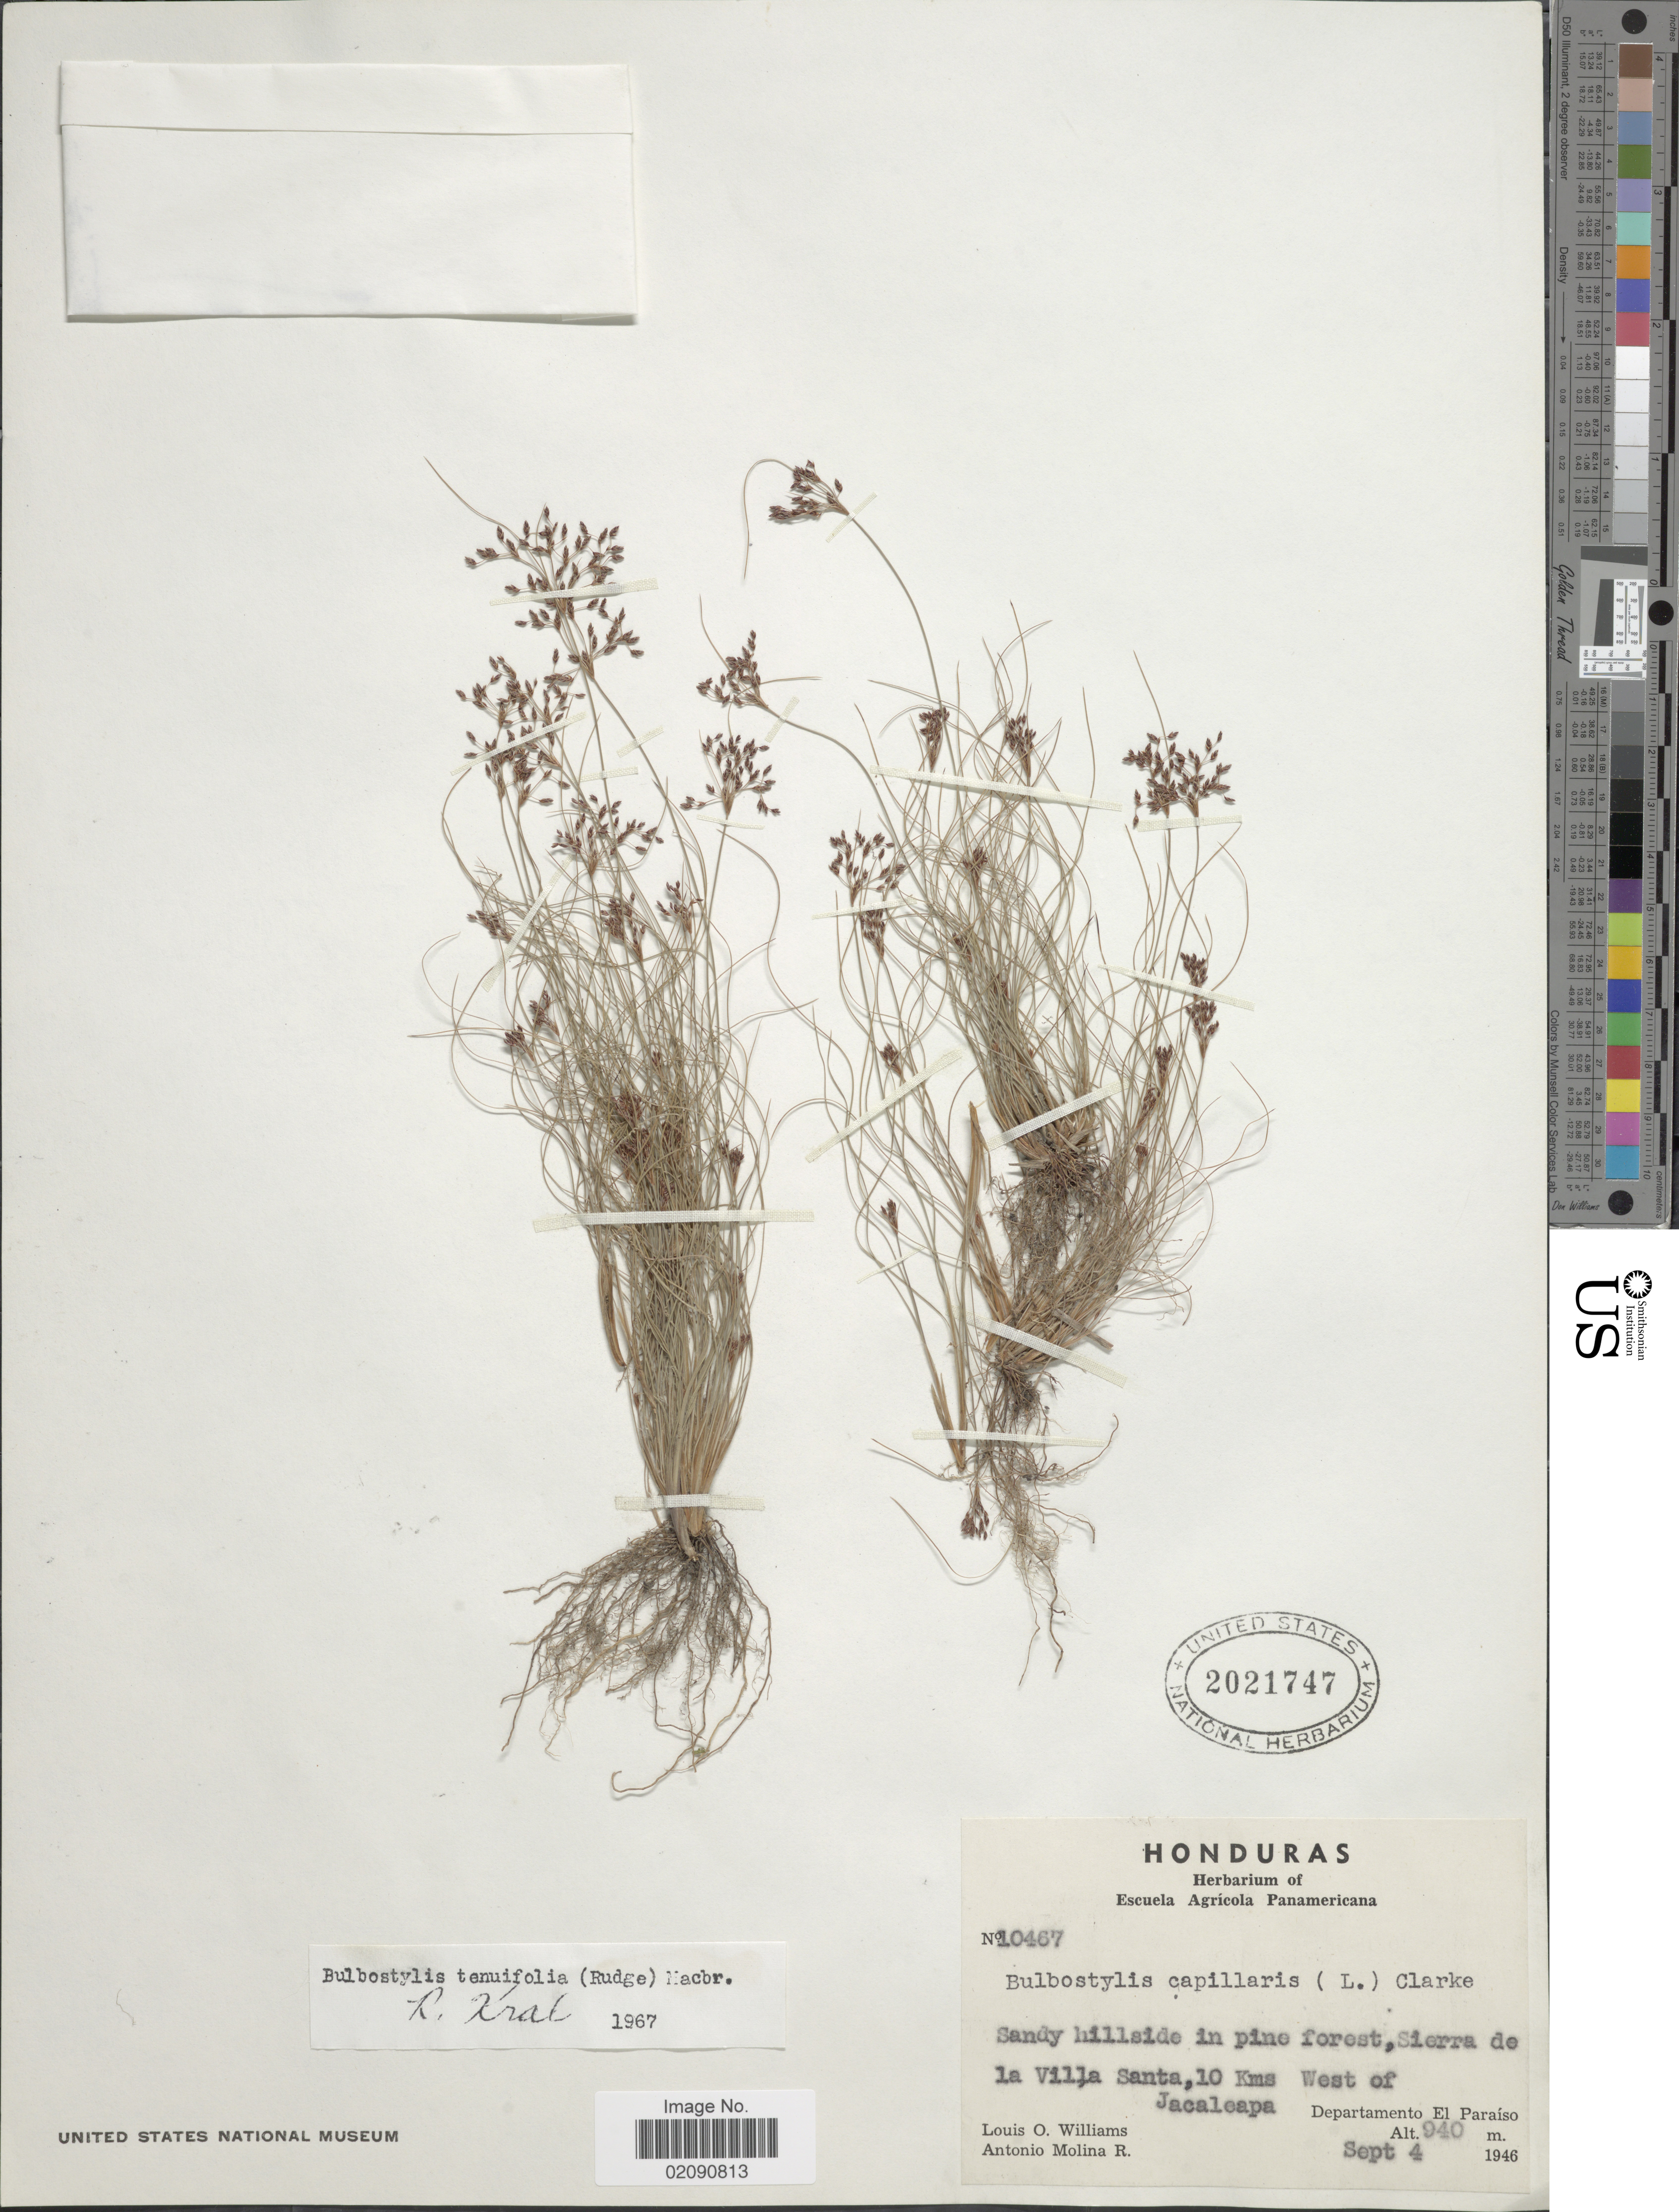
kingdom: Plantae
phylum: Tracheophyta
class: Liliopsida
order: Poales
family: Cyperaceae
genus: Bulbostylis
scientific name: Bulbostylis tenuifolia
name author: (Rudge) J.F. Macbr.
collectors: L. O. Williams & A. Molina R.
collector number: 10467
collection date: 1946-09-04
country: Honduras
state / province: El Paraíso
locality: Sandy hillside in pine forest, Sierra de la Villa Santa, 10 Kms West of Jacaleapa.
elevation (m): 940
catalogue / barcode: US 2021747